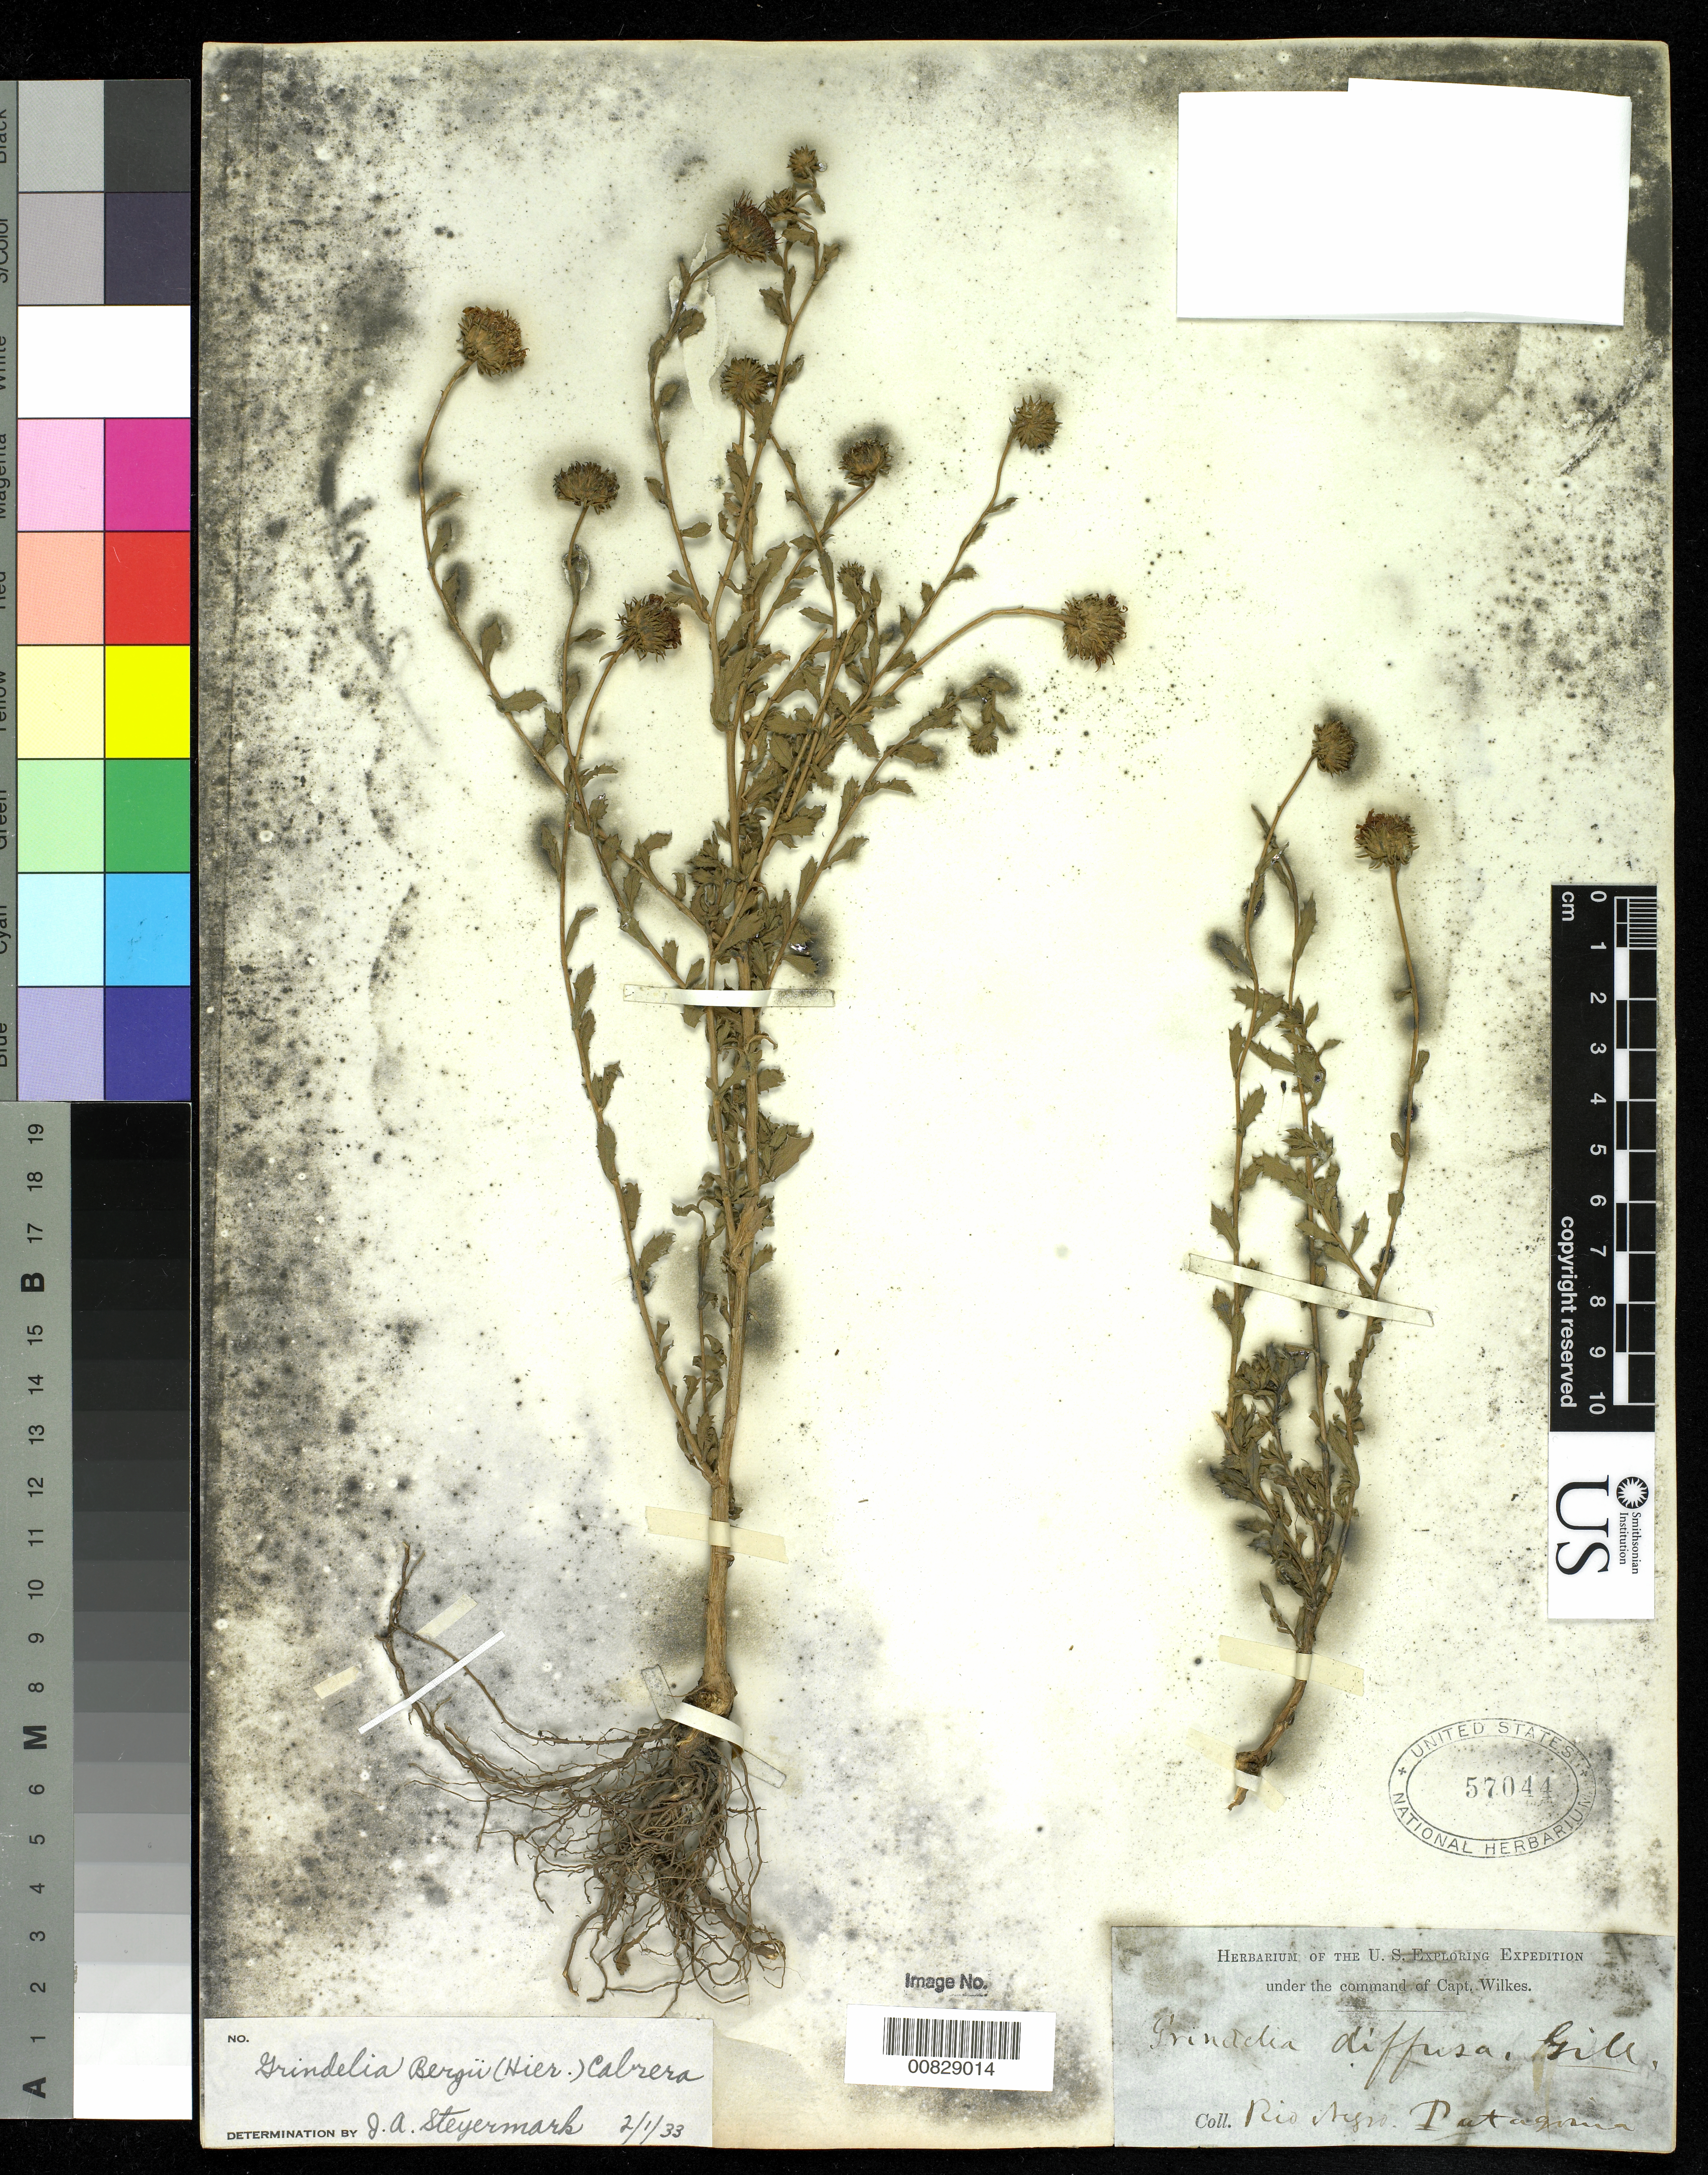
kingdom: Plantae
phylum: Tracheophyta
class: Magnoliopsida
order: Asterales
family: Asteraceae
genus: Grindelia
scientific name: Grindelia brachystephana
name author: Griseb.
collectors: Wilkes Explor. Exped.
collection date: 1838/1842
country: Argentina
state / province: Rio Negro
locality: Rio Negro. Patagonia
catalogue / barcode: US 57044